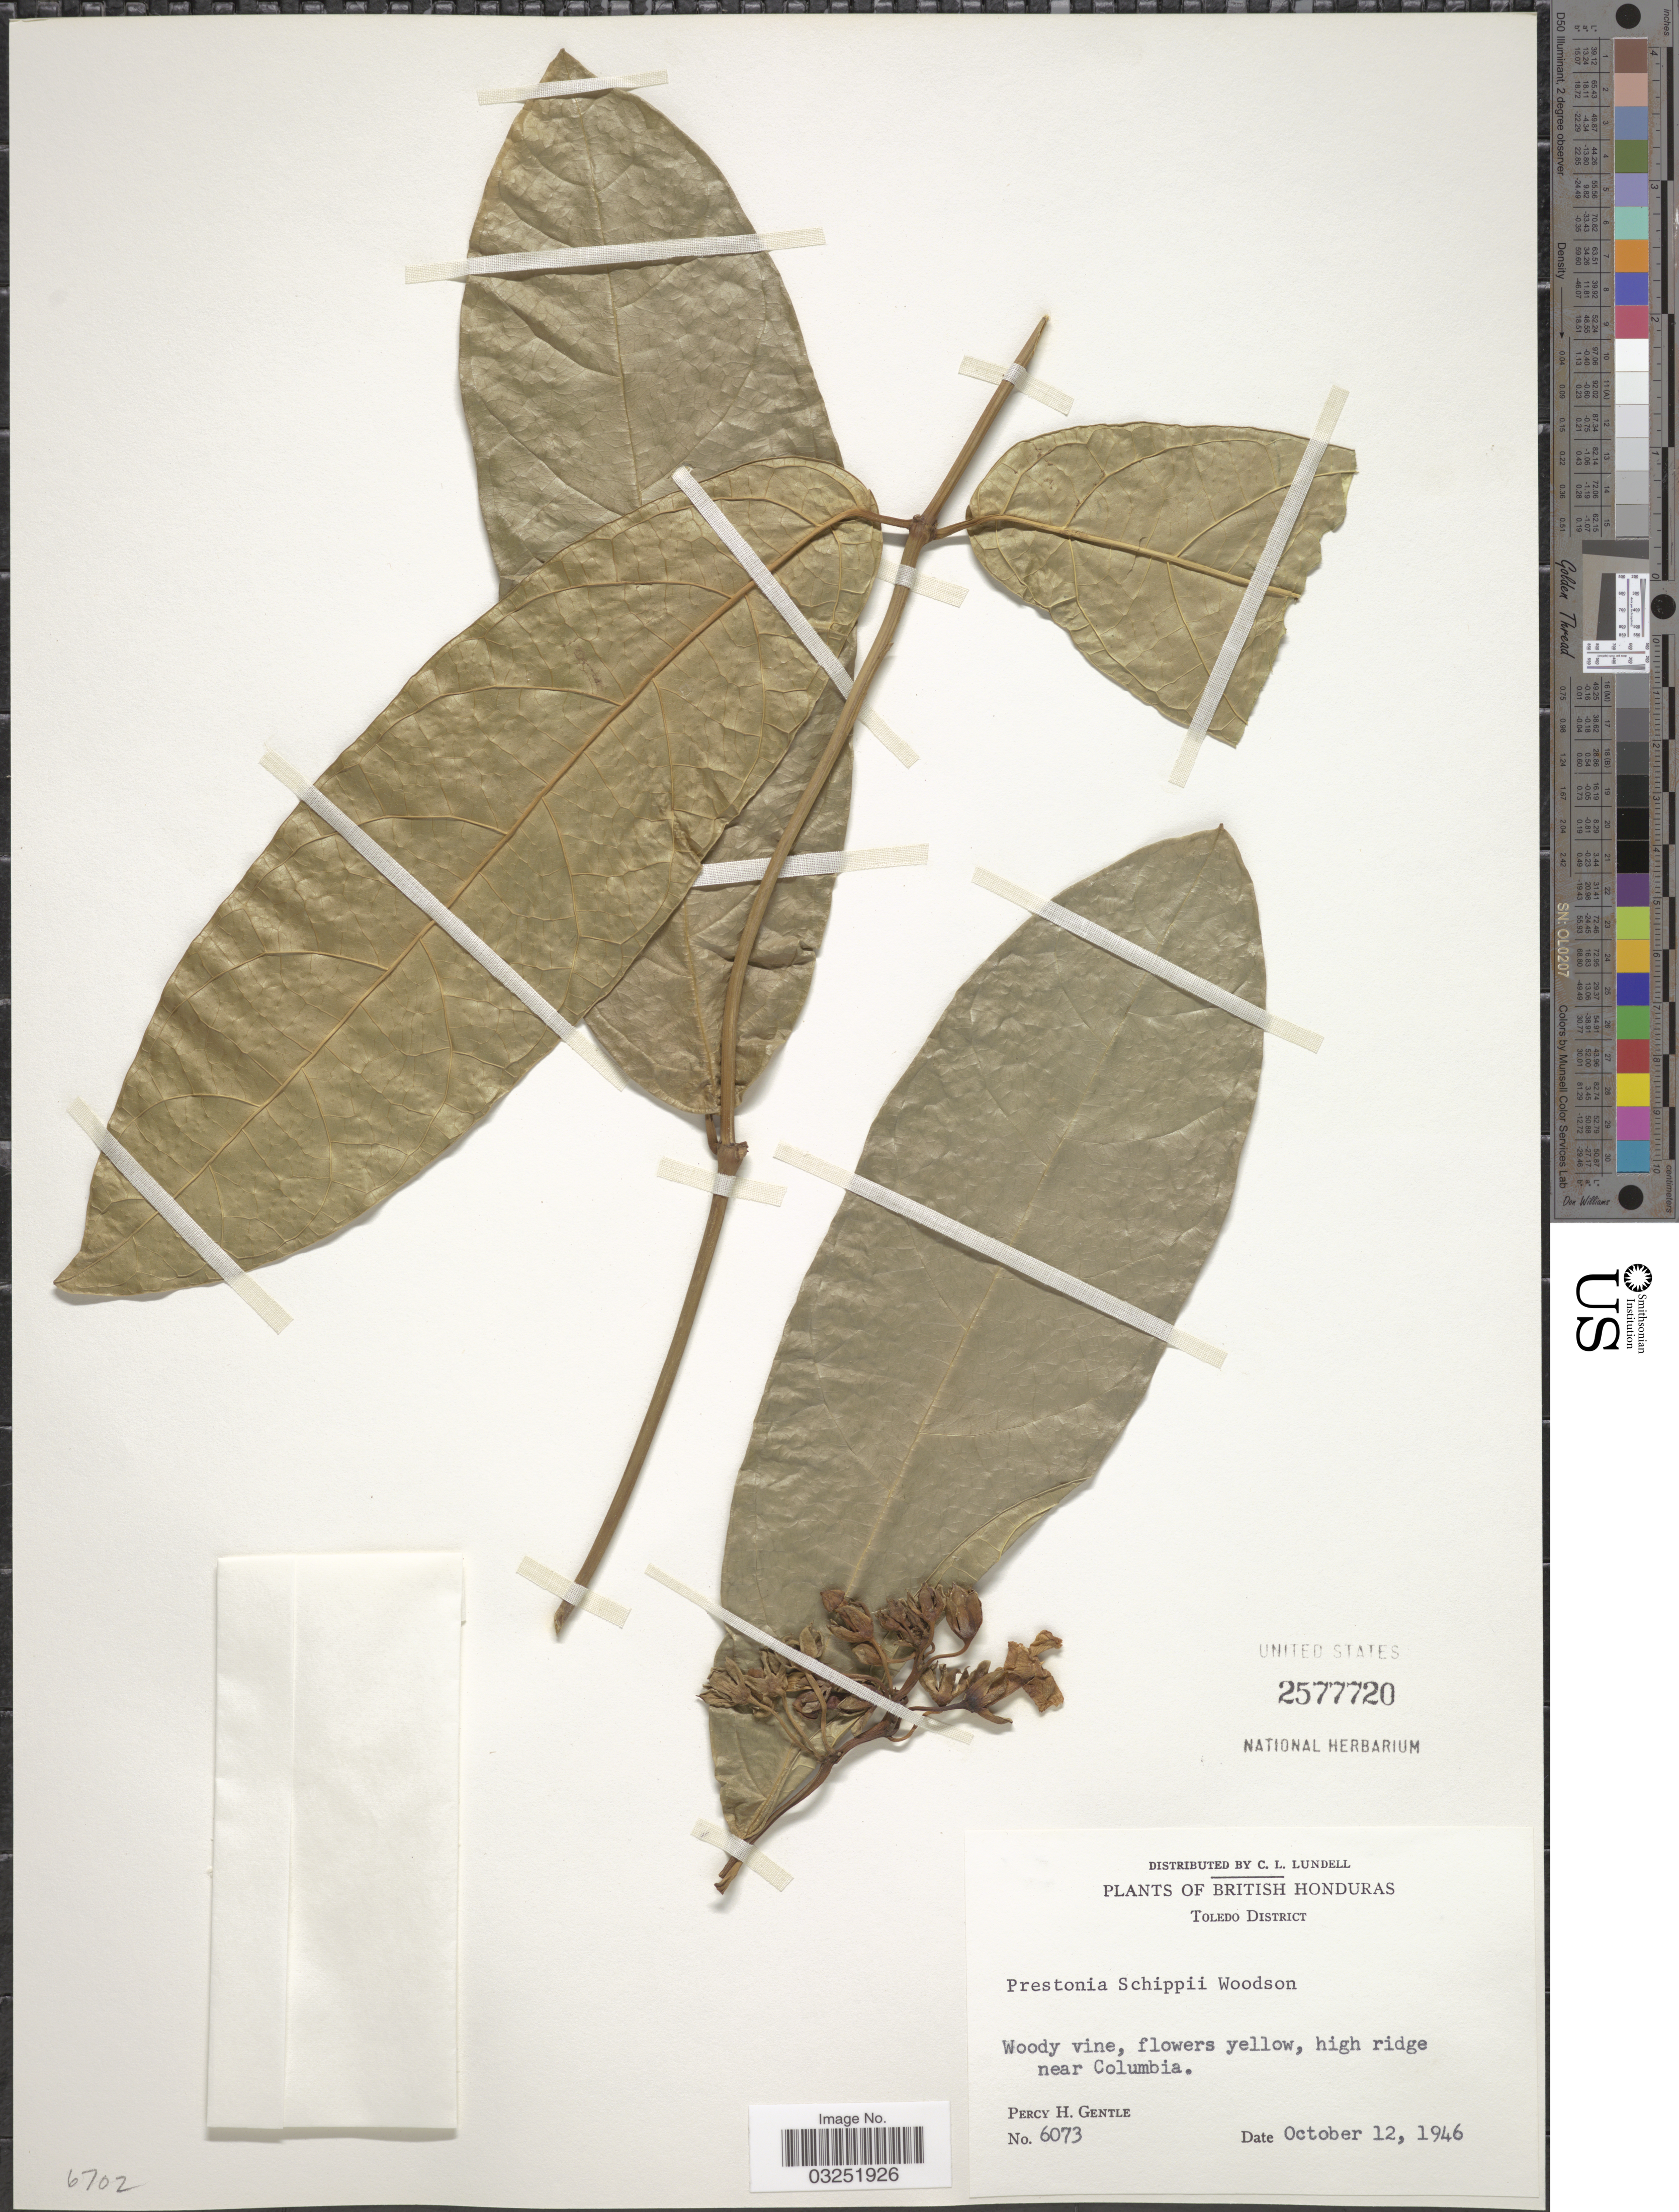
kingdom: Plantae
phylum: Tracheophyta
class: Magnoliopsida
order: Gentianales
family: Apocynaceae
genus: Prestonia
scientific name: Prestonia schippii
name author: Woodson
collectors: P. H. Gentle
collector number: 6073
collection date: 1946-10-12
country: Belize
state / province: Toledo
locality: British Honduras, Toledo District, high ridge near Columbia.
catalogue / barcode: US 2577720